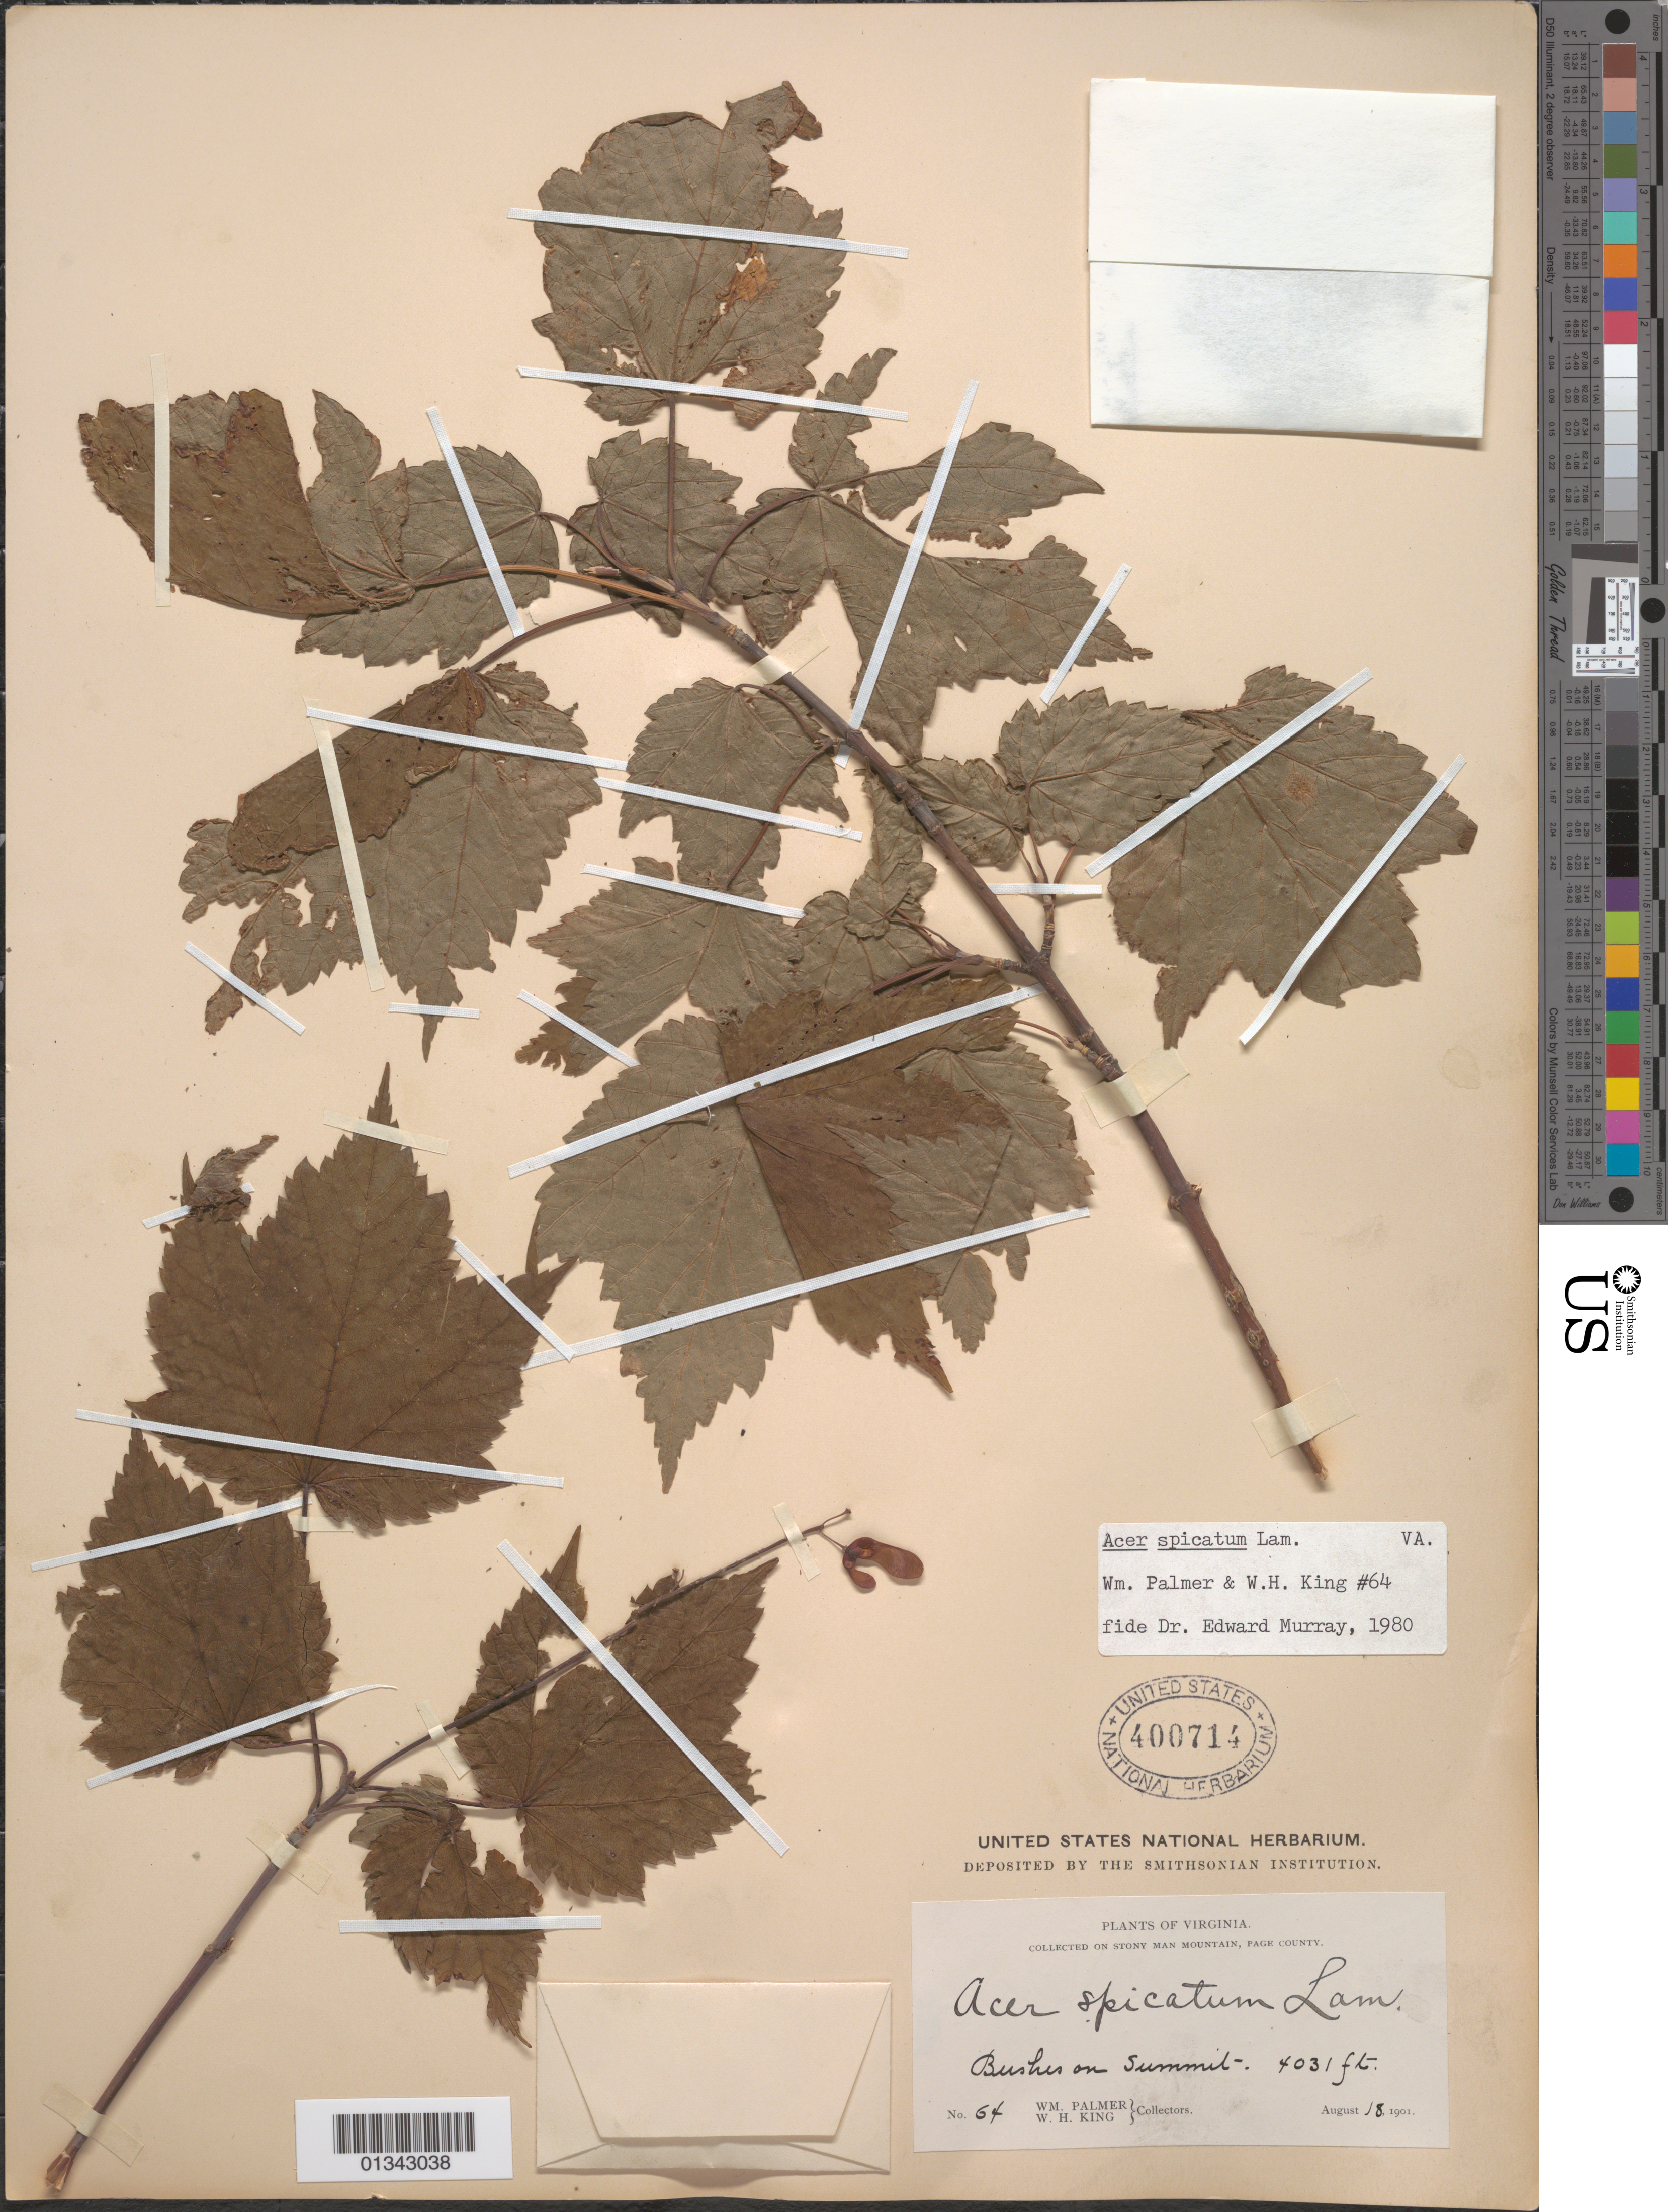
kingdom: Plantae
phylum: Tracheophyta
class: Magnoliopsida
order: Sapindales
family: Sapindaceae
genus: Acer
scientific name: Acer spicatum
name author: Lam.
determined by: Murray, Edward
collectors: W. Palmer & W. H. King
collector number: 64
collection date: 1901-08-18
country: United States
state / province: Virginia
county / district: Page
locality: Stony Man Mt., summit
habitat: On summit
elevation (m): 1229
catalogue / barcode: US 400714